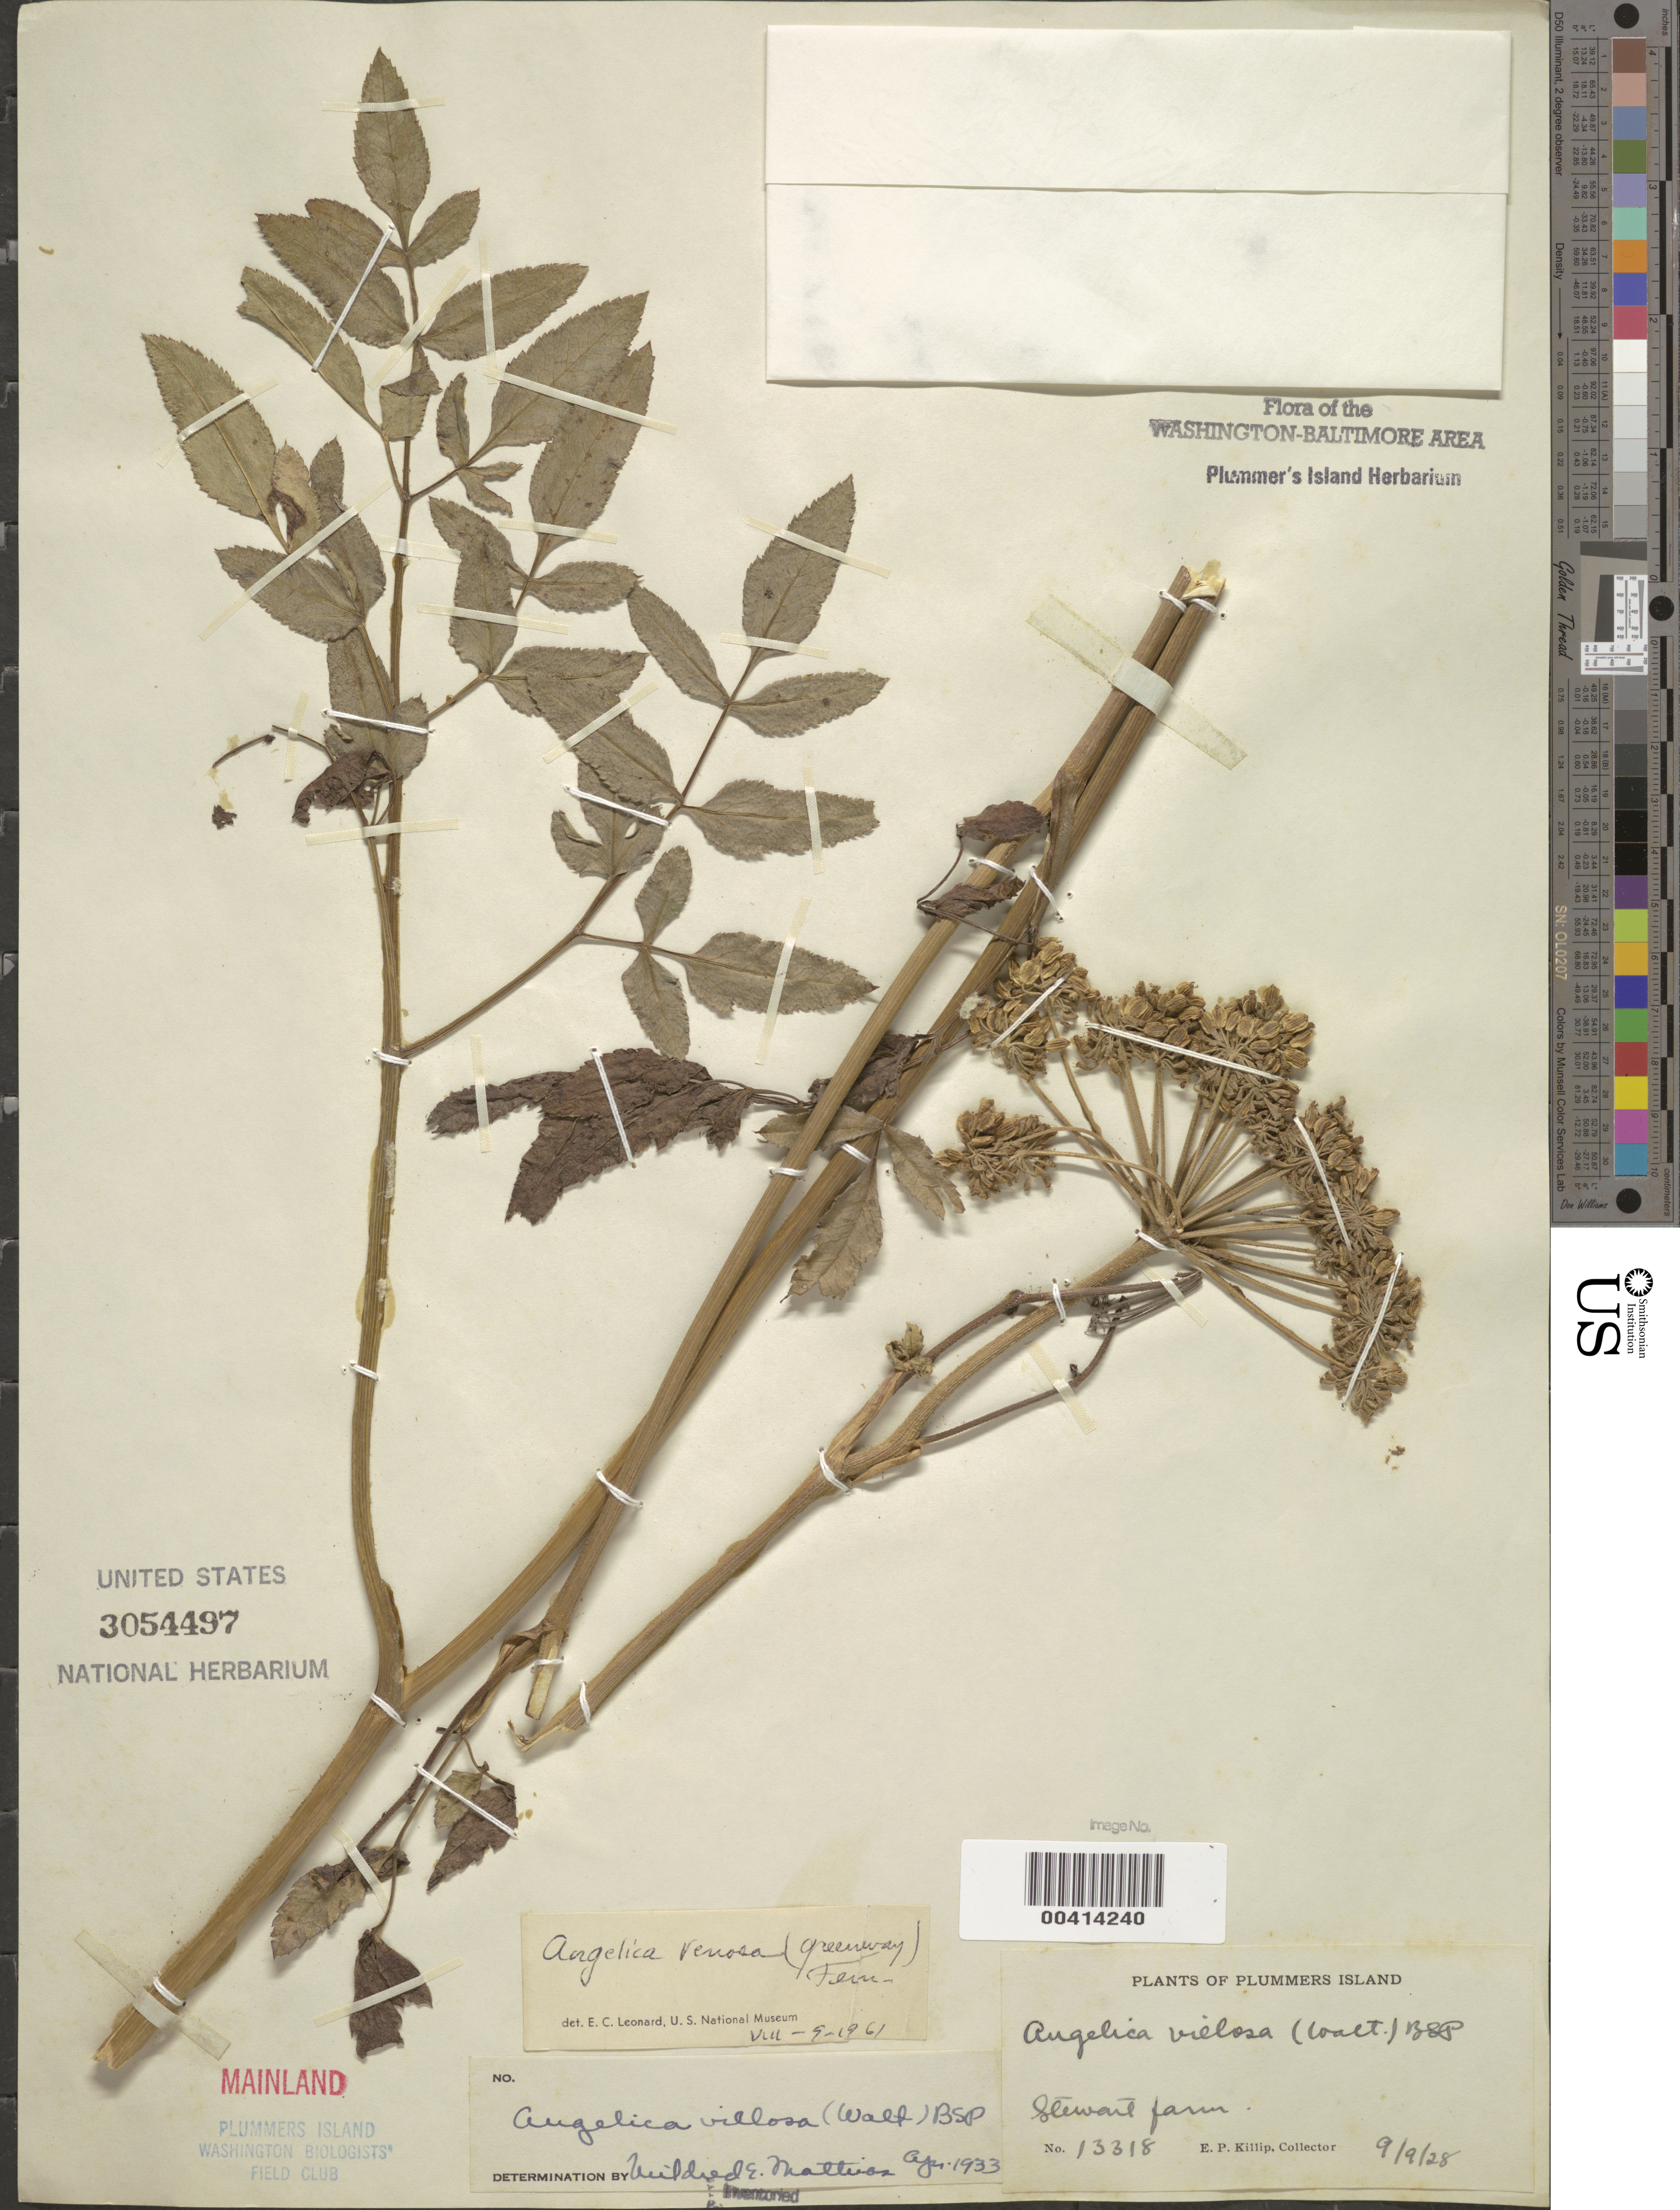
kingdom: Plantae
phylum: Tracheophyta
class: Magnoliopsida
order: Apiales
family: Apiaceae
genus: Angelica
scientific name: Angelica venenosa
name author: (Greenway) Fernald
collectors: E. P. Killip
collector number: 13318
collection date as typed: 09 Sep 1928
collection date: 1928-09-09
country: United States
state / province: Maryland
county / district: Montgomery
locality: Plummer's Island; mainland, Stewart Farm, mainland C. & O. Canal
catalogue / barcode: US 3054497